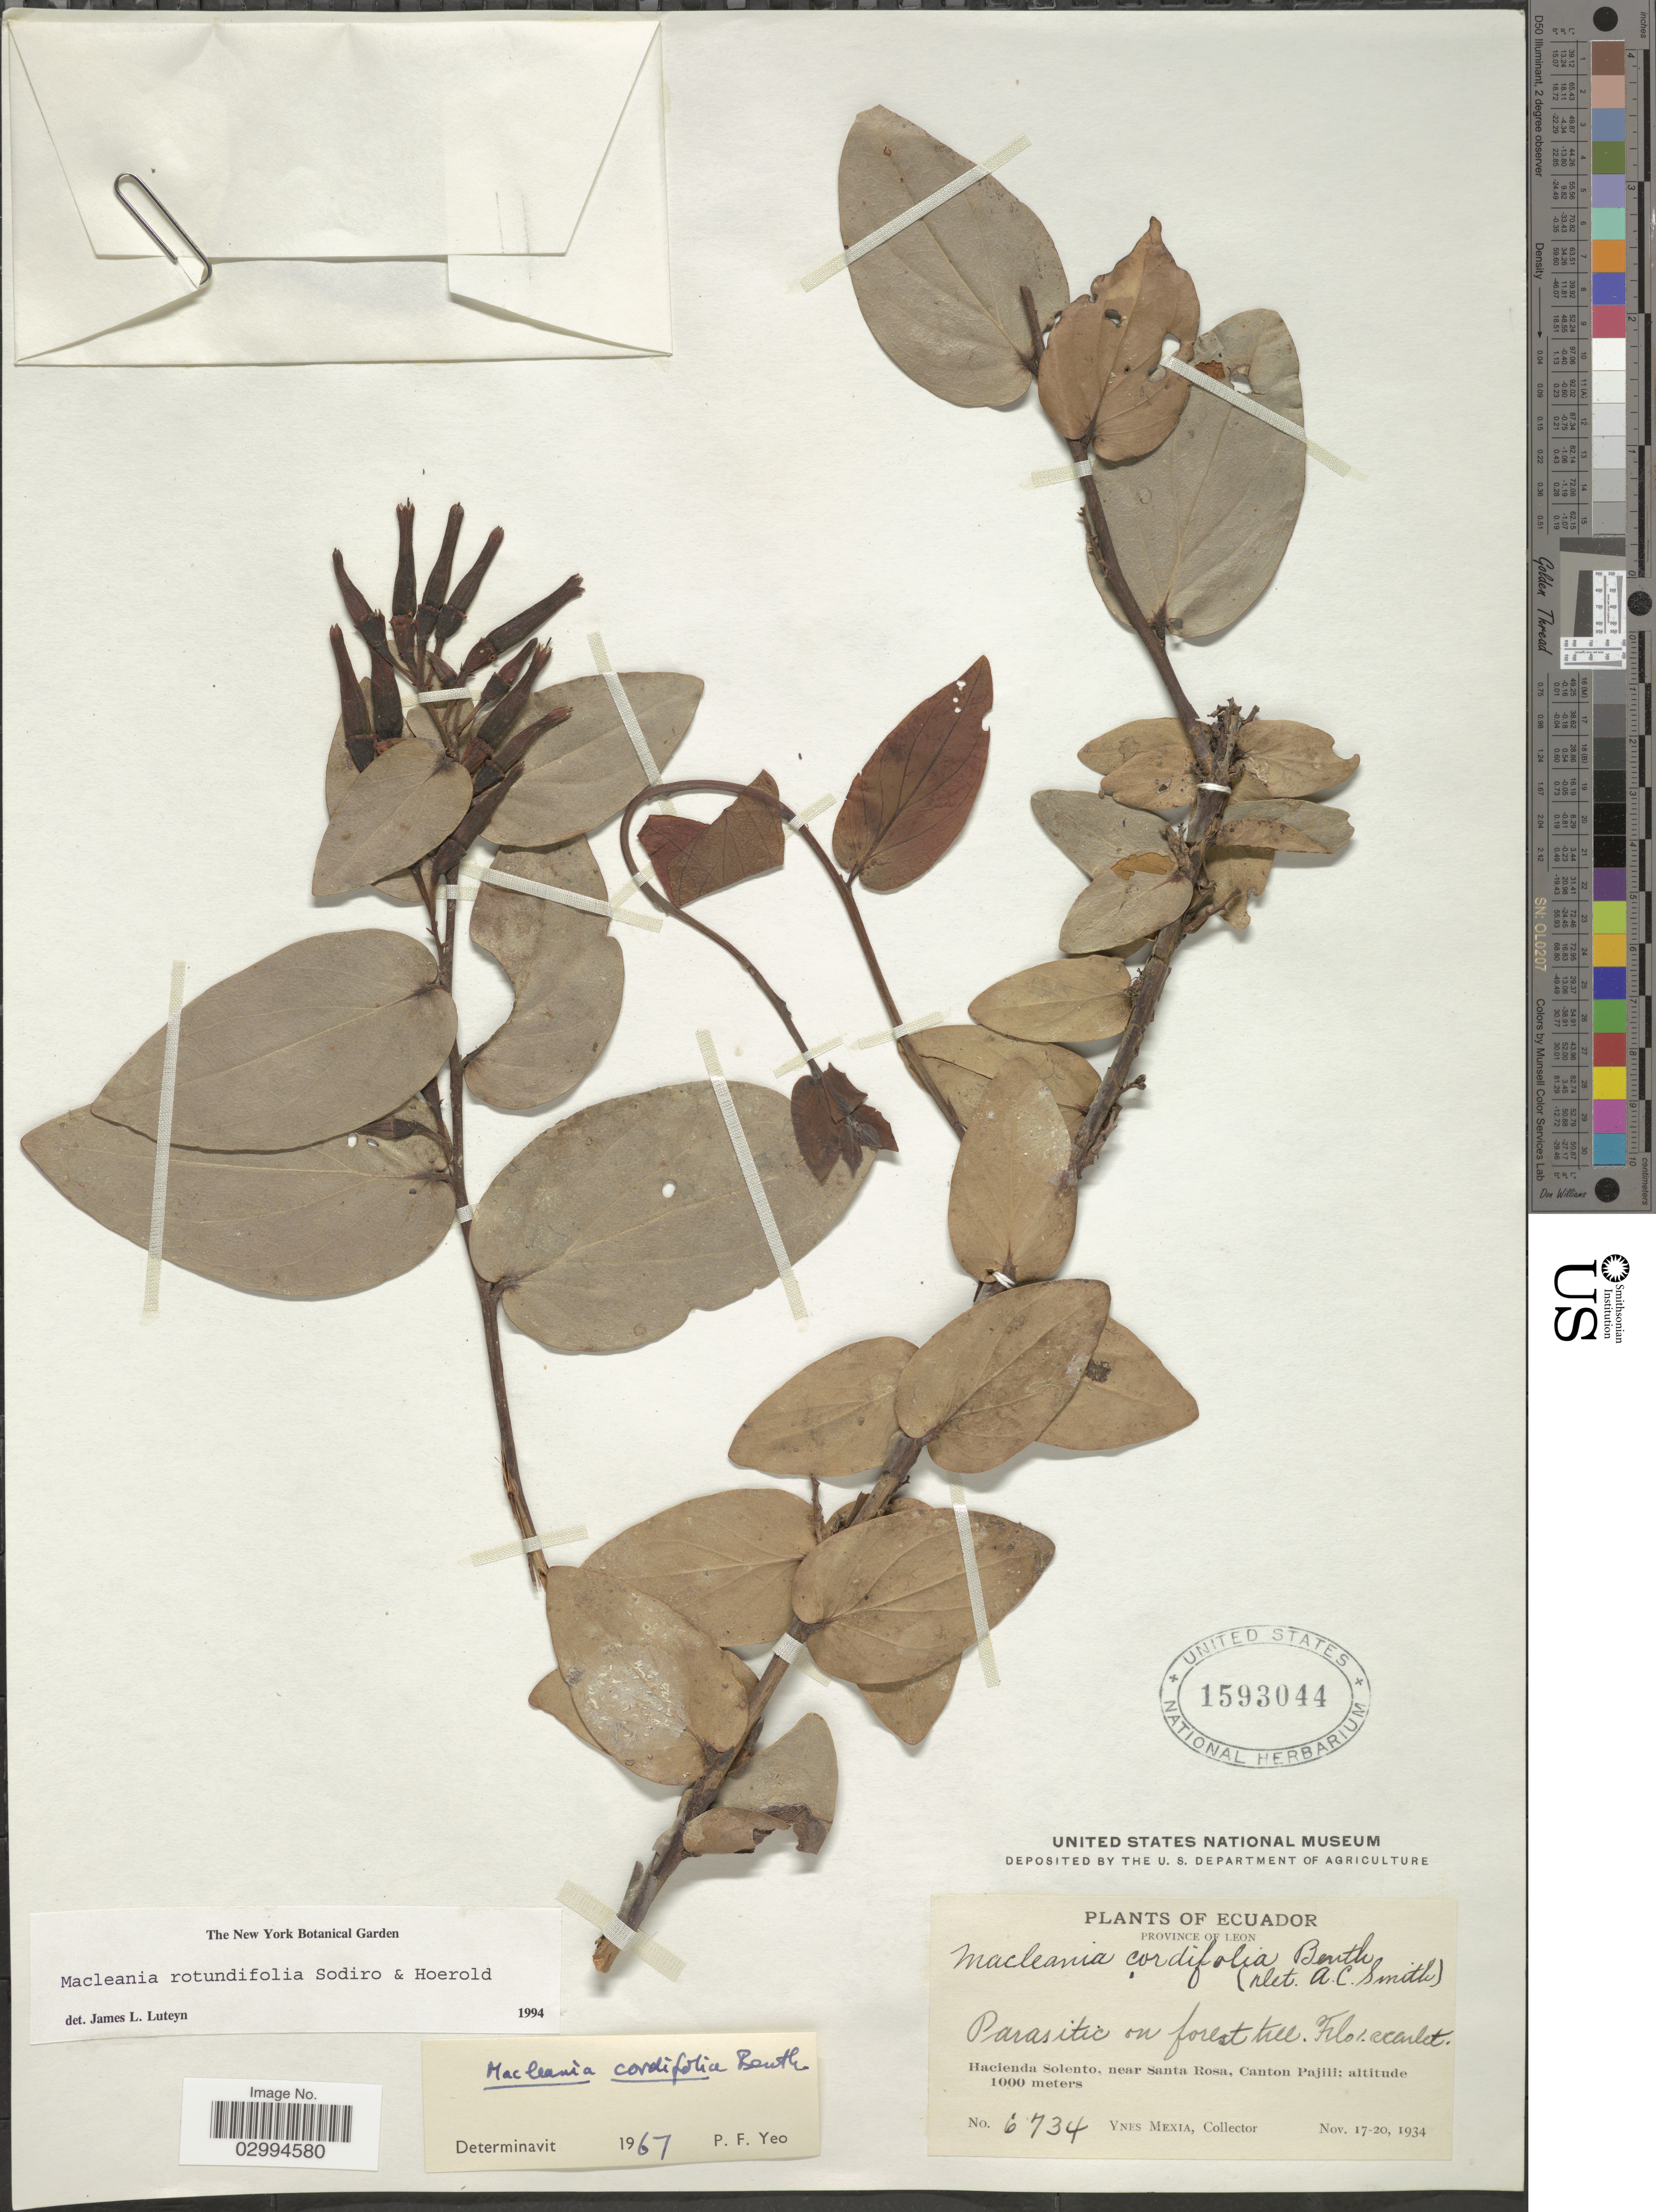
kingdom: Plantae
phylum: Tracheophyta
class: Magnoliopsida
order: Ericales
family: Ericaceae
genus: Macleania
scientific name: Macleania rotundifolia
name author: Sodiro & Hoerold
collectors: Y. Mexia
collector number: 6734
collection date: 1934-11-17/1934-11-20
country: Ecuador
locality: Province of Leon. Hacienda Solento, near Santa Rosa, Canton Pajili.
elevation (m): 1000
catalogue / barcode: US 1593044